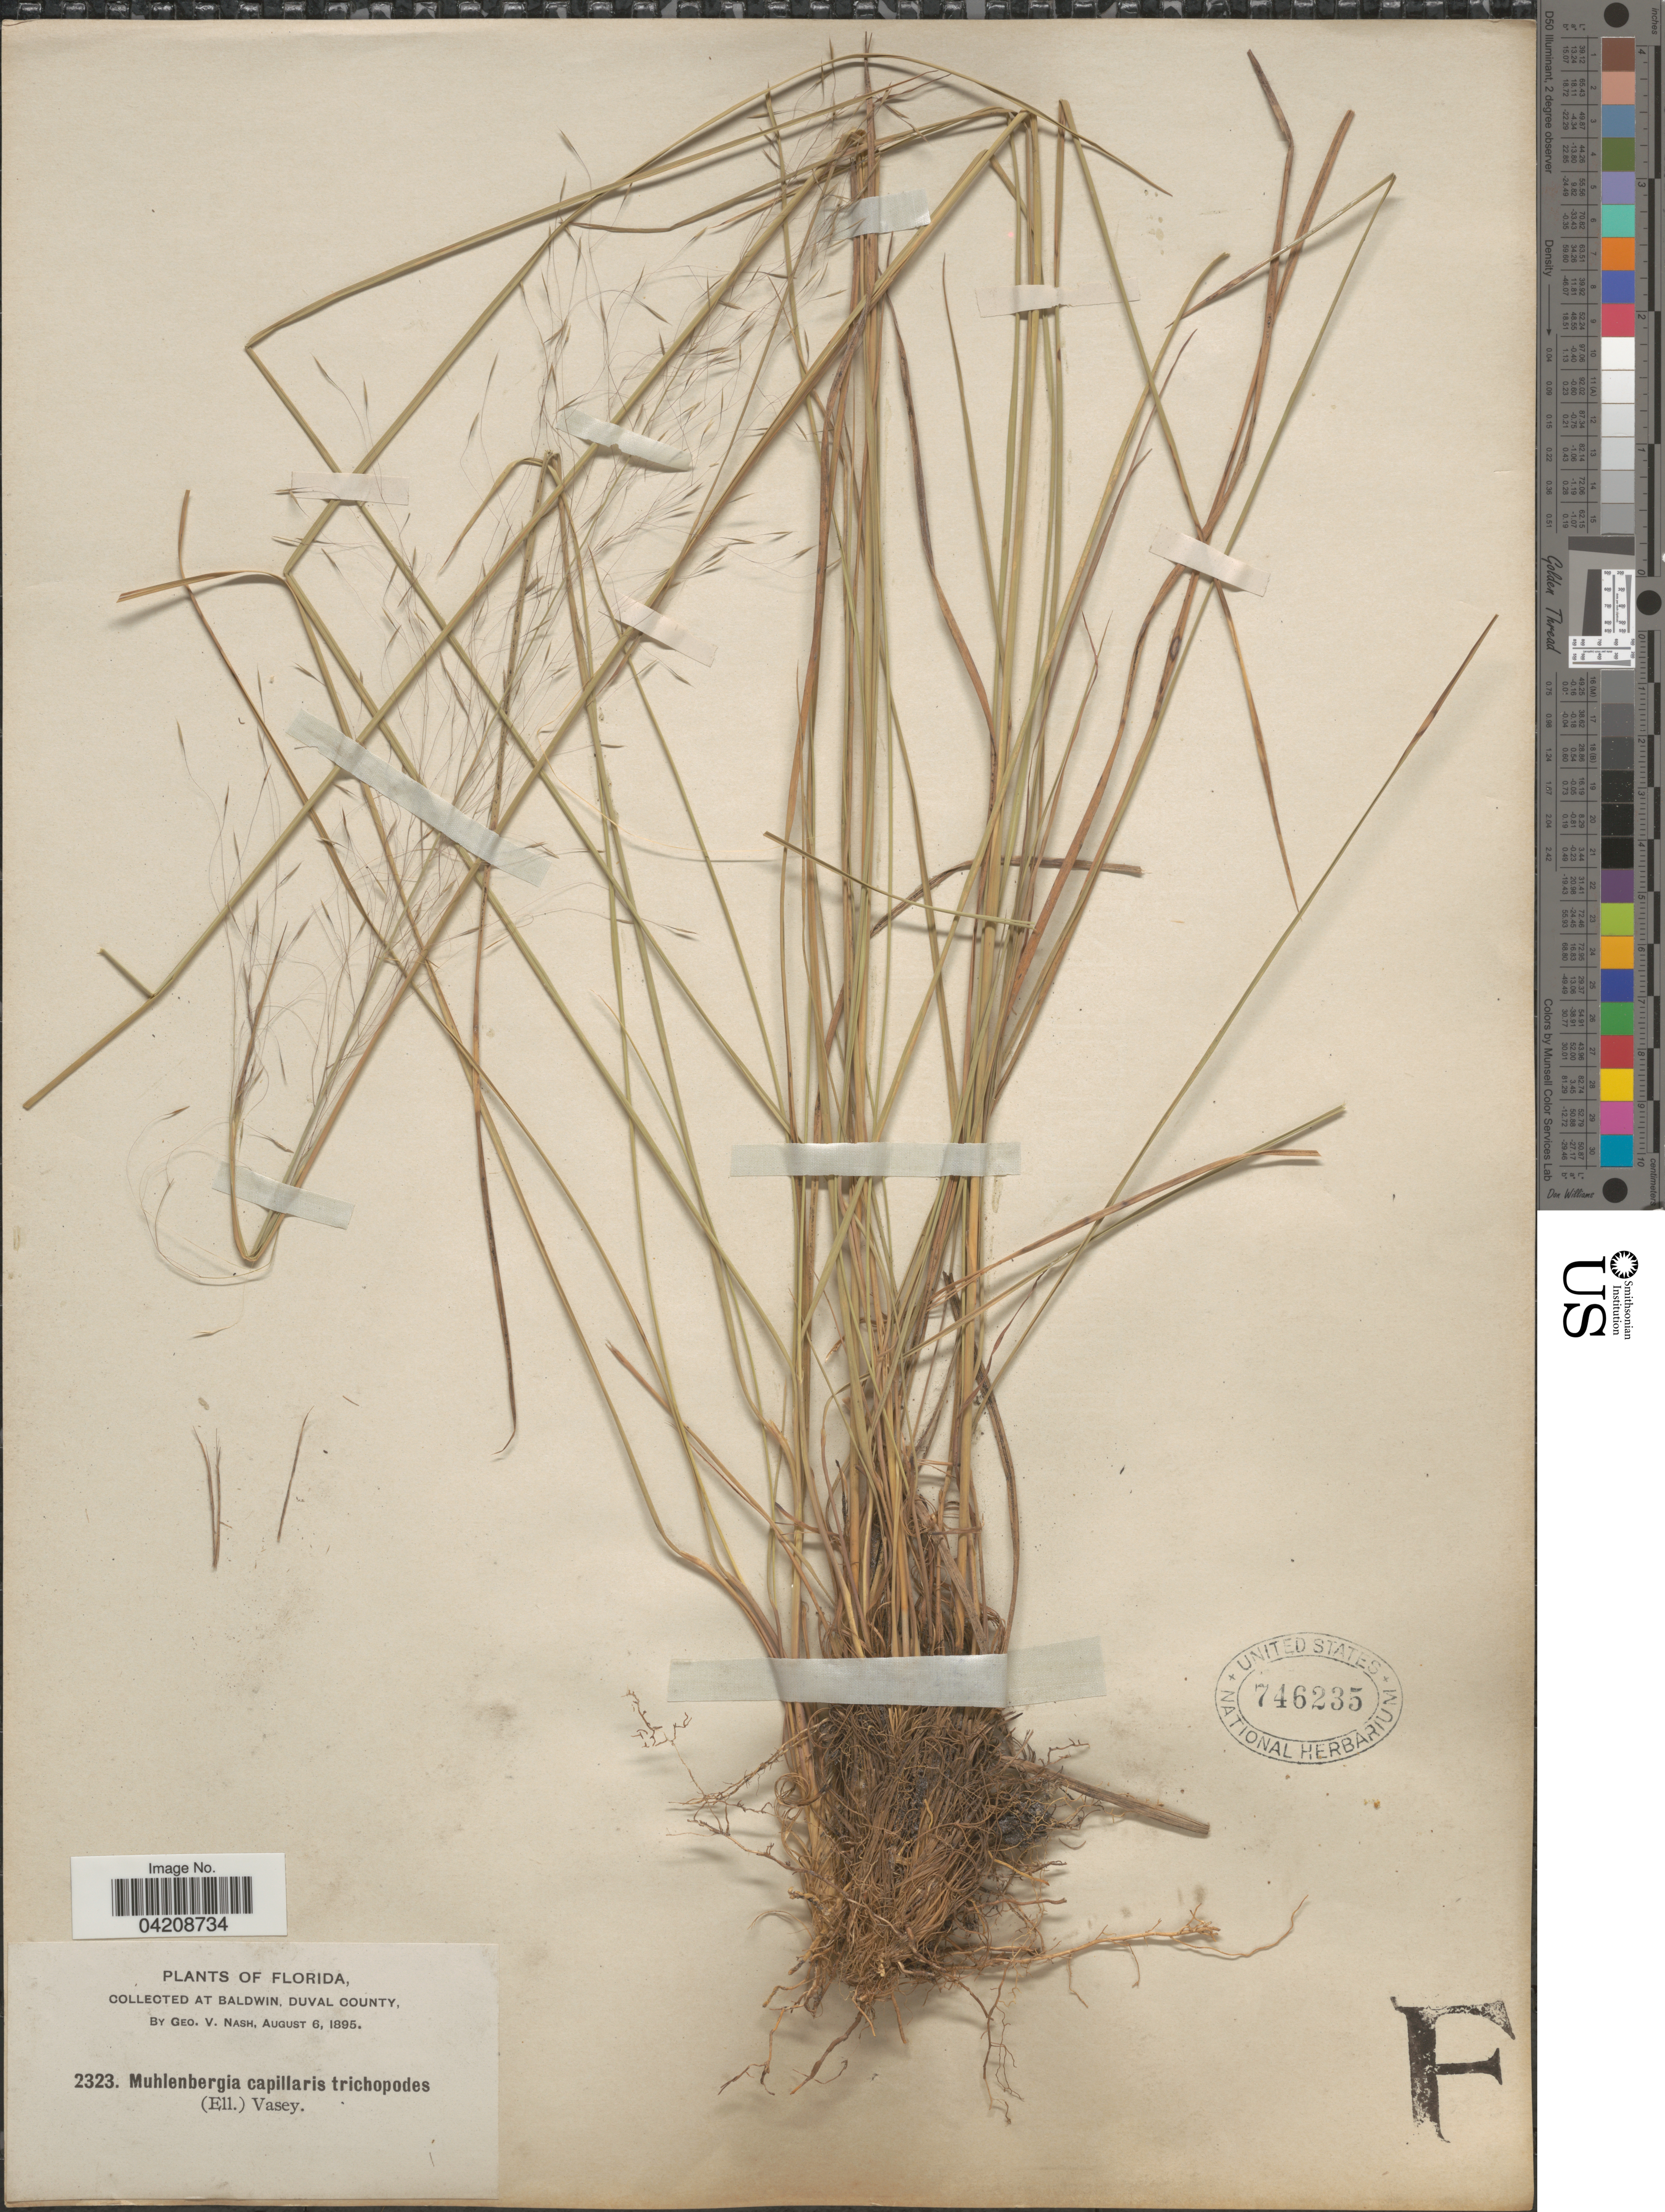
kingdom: Plantae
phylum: Tracheophyta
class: Liliopsida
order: Poales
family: Poaceae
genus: Muhlenbergia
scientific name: Muhlenbergia expansa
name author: Trin.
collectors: G. V. Nash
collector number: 2323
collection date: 1895-08-06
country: United States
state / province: Florida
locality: Baldwin, Duval County.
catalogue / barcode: US 746235